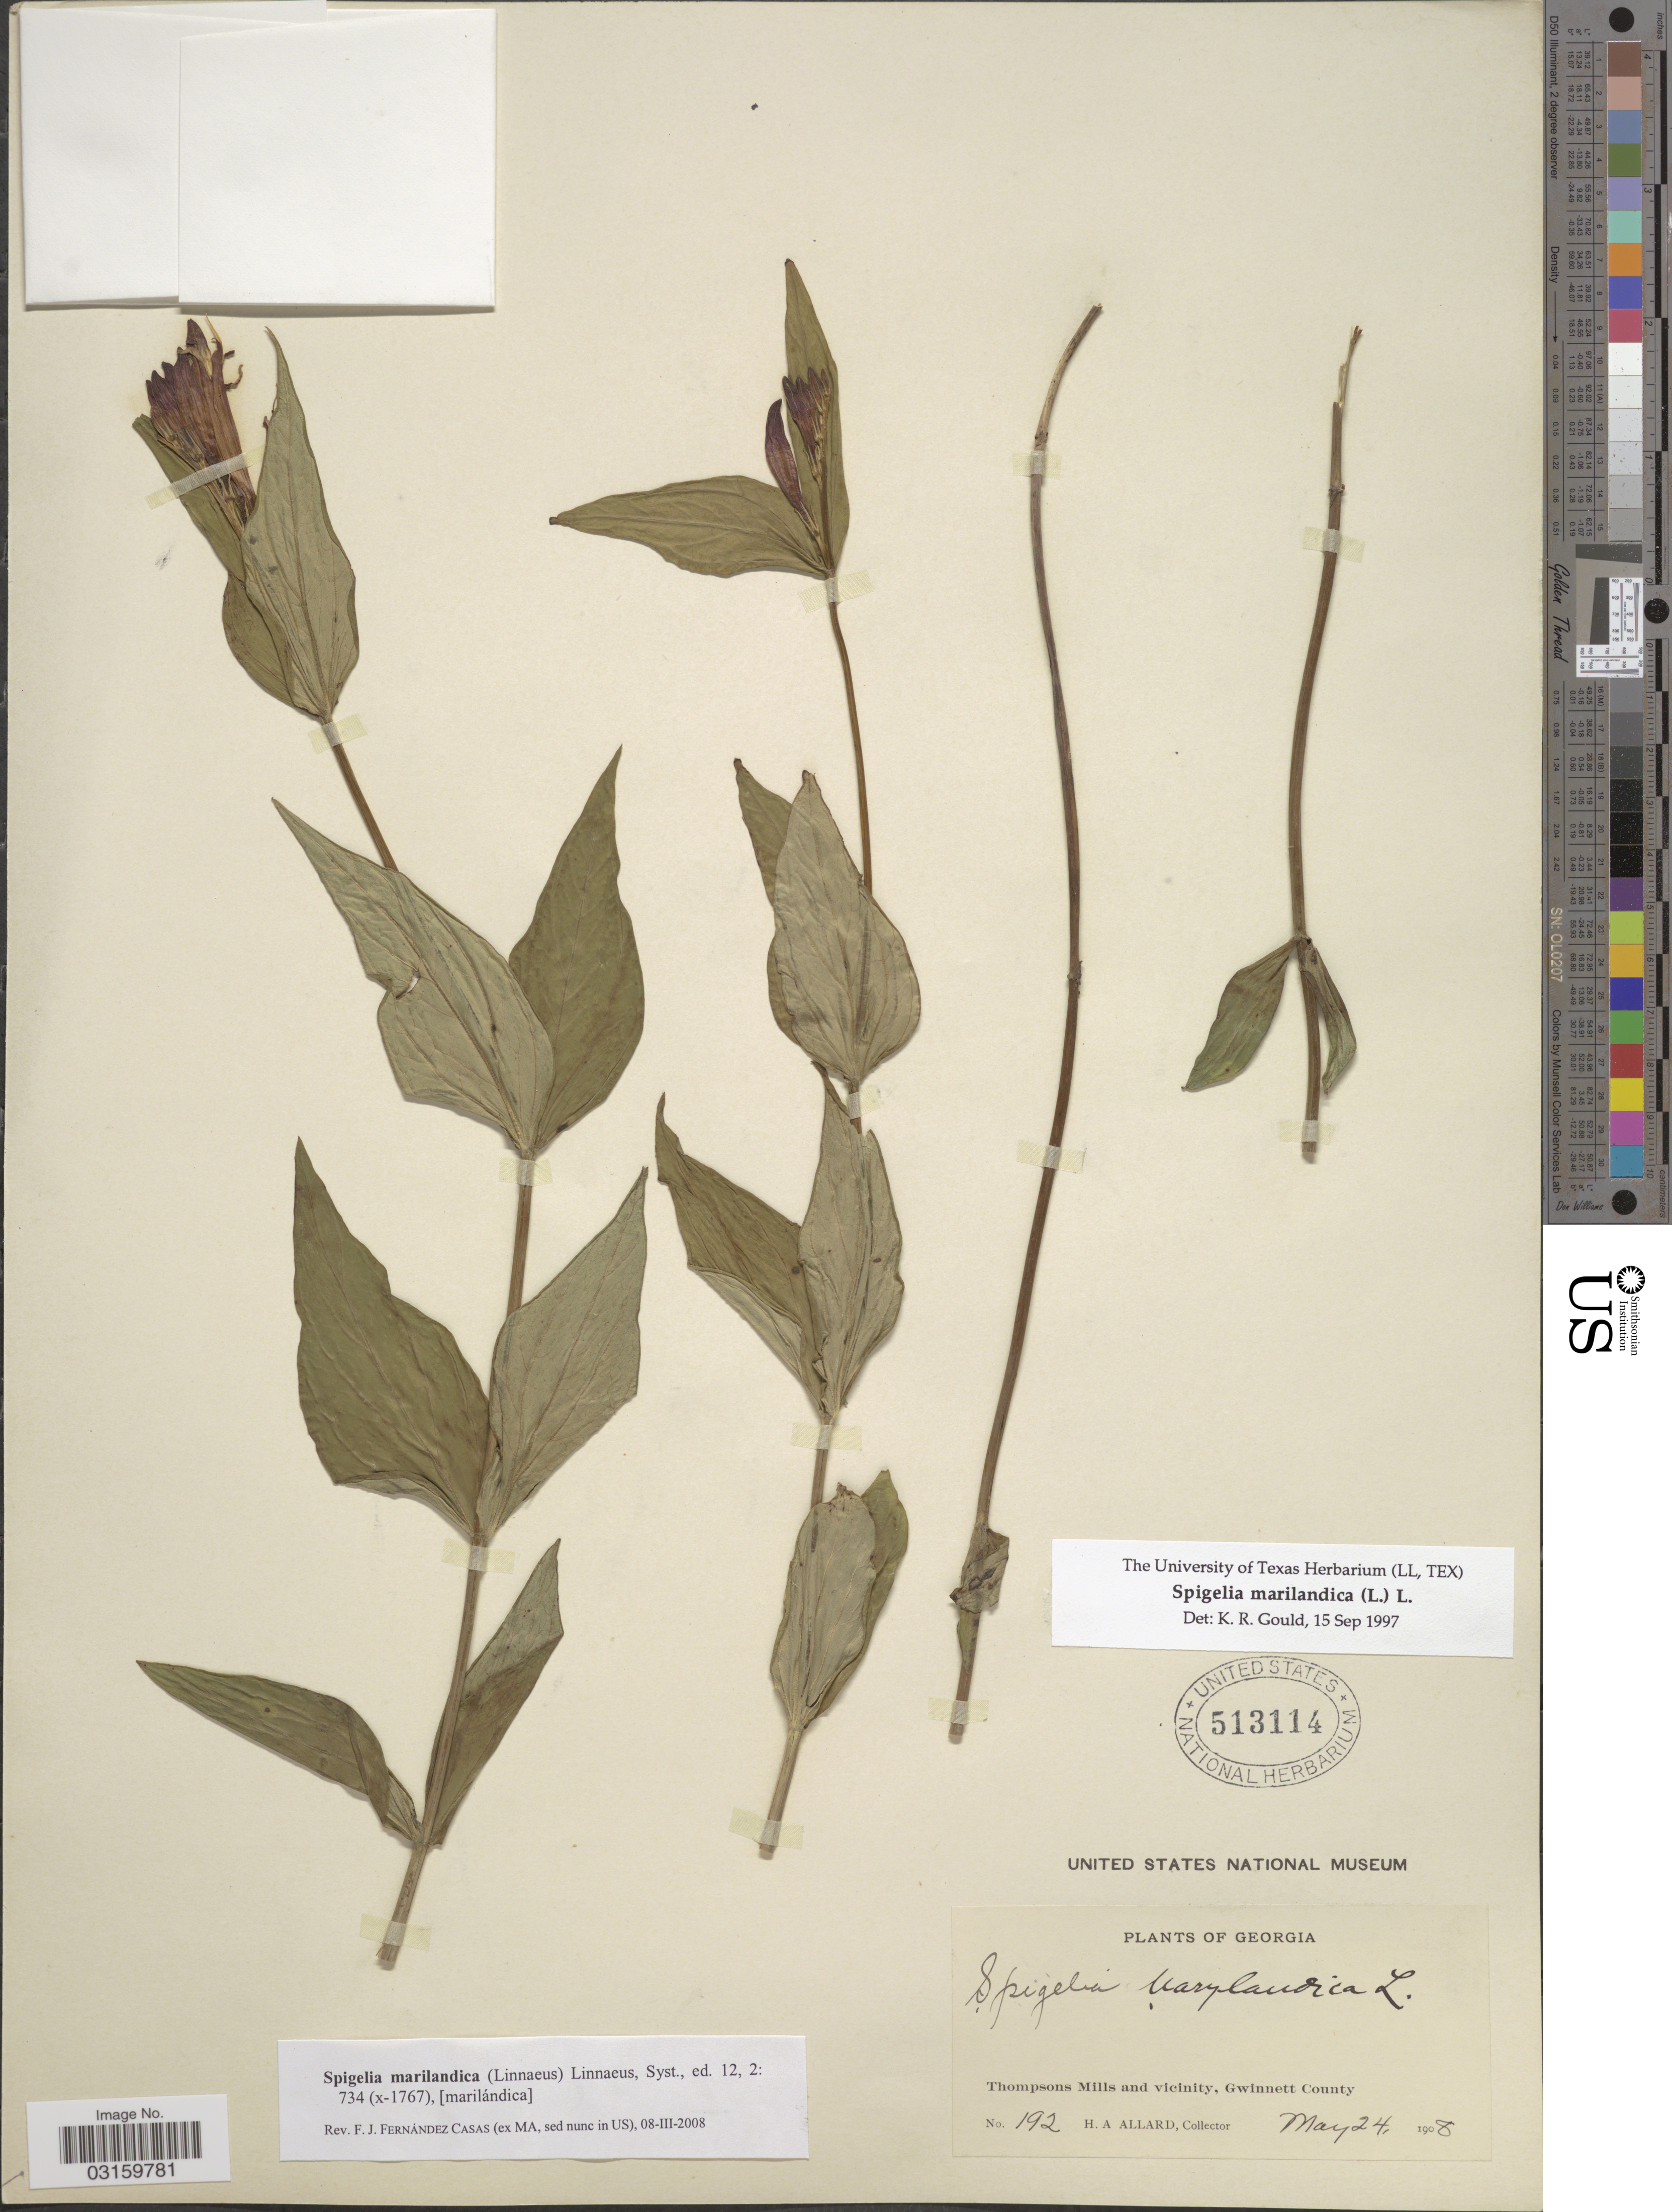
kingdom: Plantae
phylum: Tracheophyta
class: Magnoliopsida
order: Gentianales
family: Loganiaceae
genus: Spigelia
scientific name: Spigelia marilandica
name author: (L.) L.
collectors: H. A. Allard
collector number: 192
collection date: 1908-05-24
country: United States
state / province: Georgia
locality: Thompsons Mills and vicinity, Gwinnett County.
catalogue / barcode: US 513114